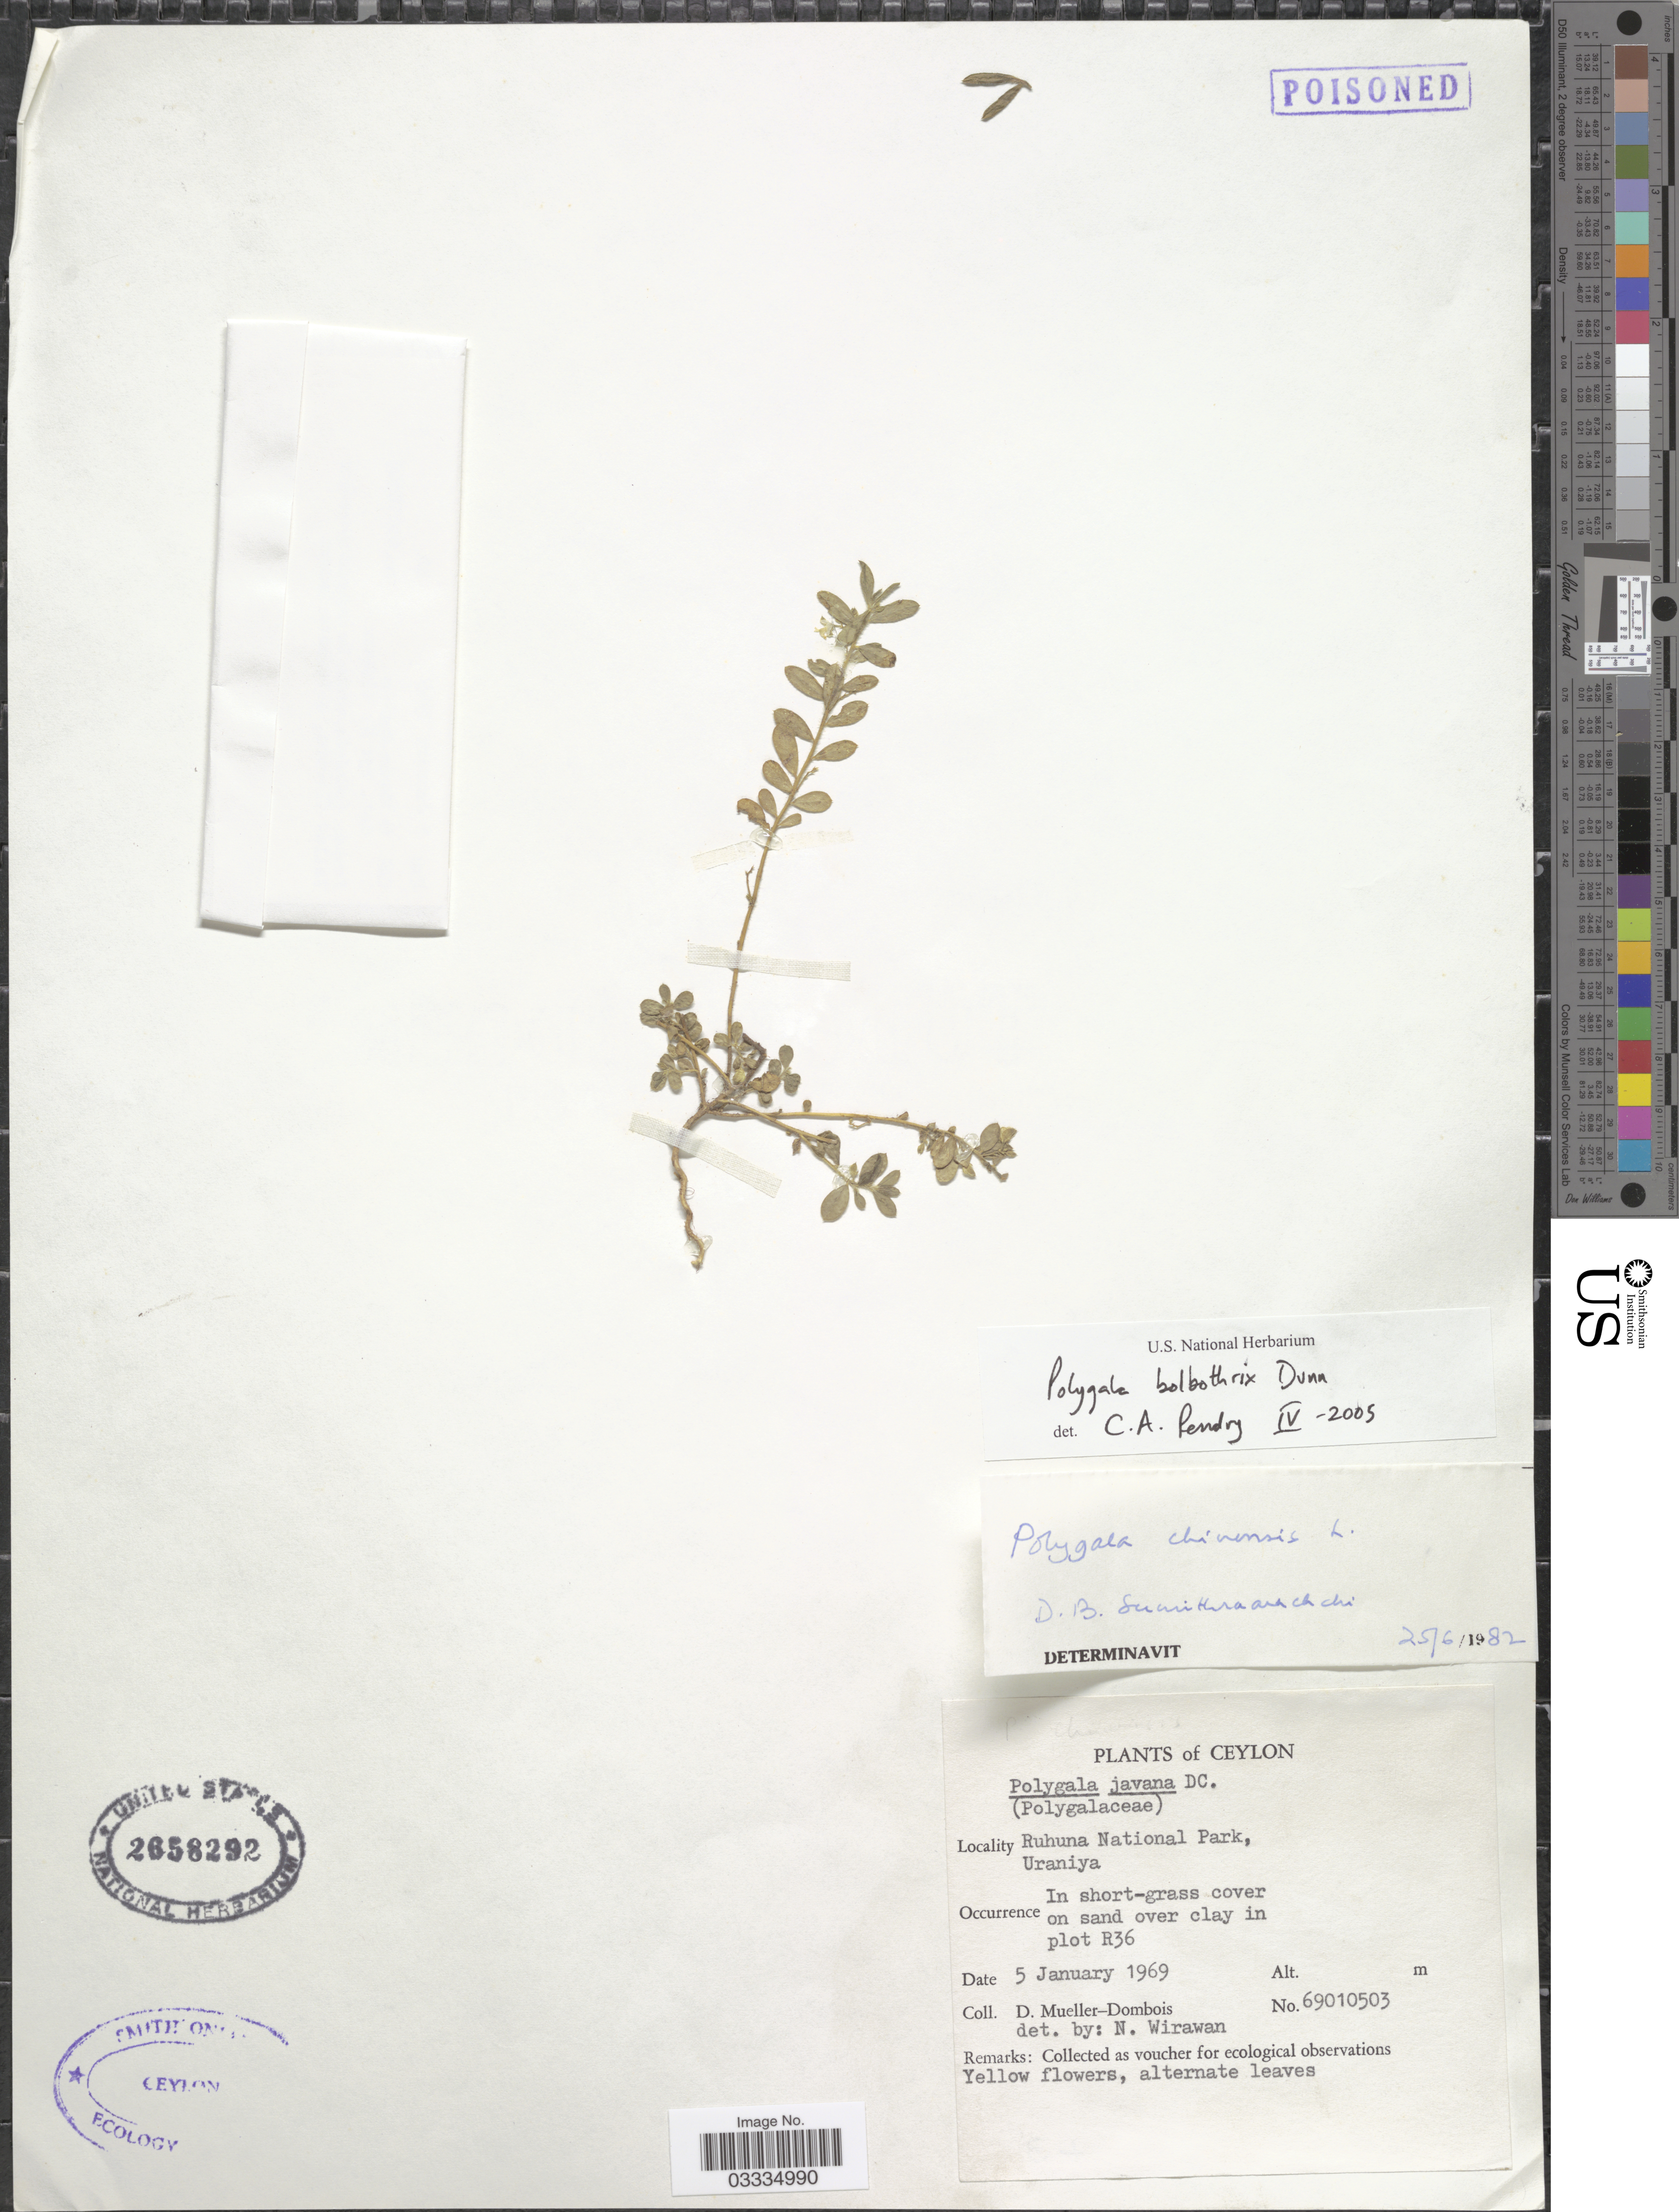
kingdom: Plantae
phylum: Tracheophyta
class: Magnoliopsida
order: Fabales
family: Polygalaceae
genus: Polygala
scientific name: Polygala bolbothrix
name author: Dunn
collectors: D. Mueller-Dombois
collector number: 69010503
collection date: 1969-01-05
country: Sri Lanka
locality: Ceylon. Ruhuna National Park, Uraniya. Plot R36.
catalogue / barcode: US 2658292